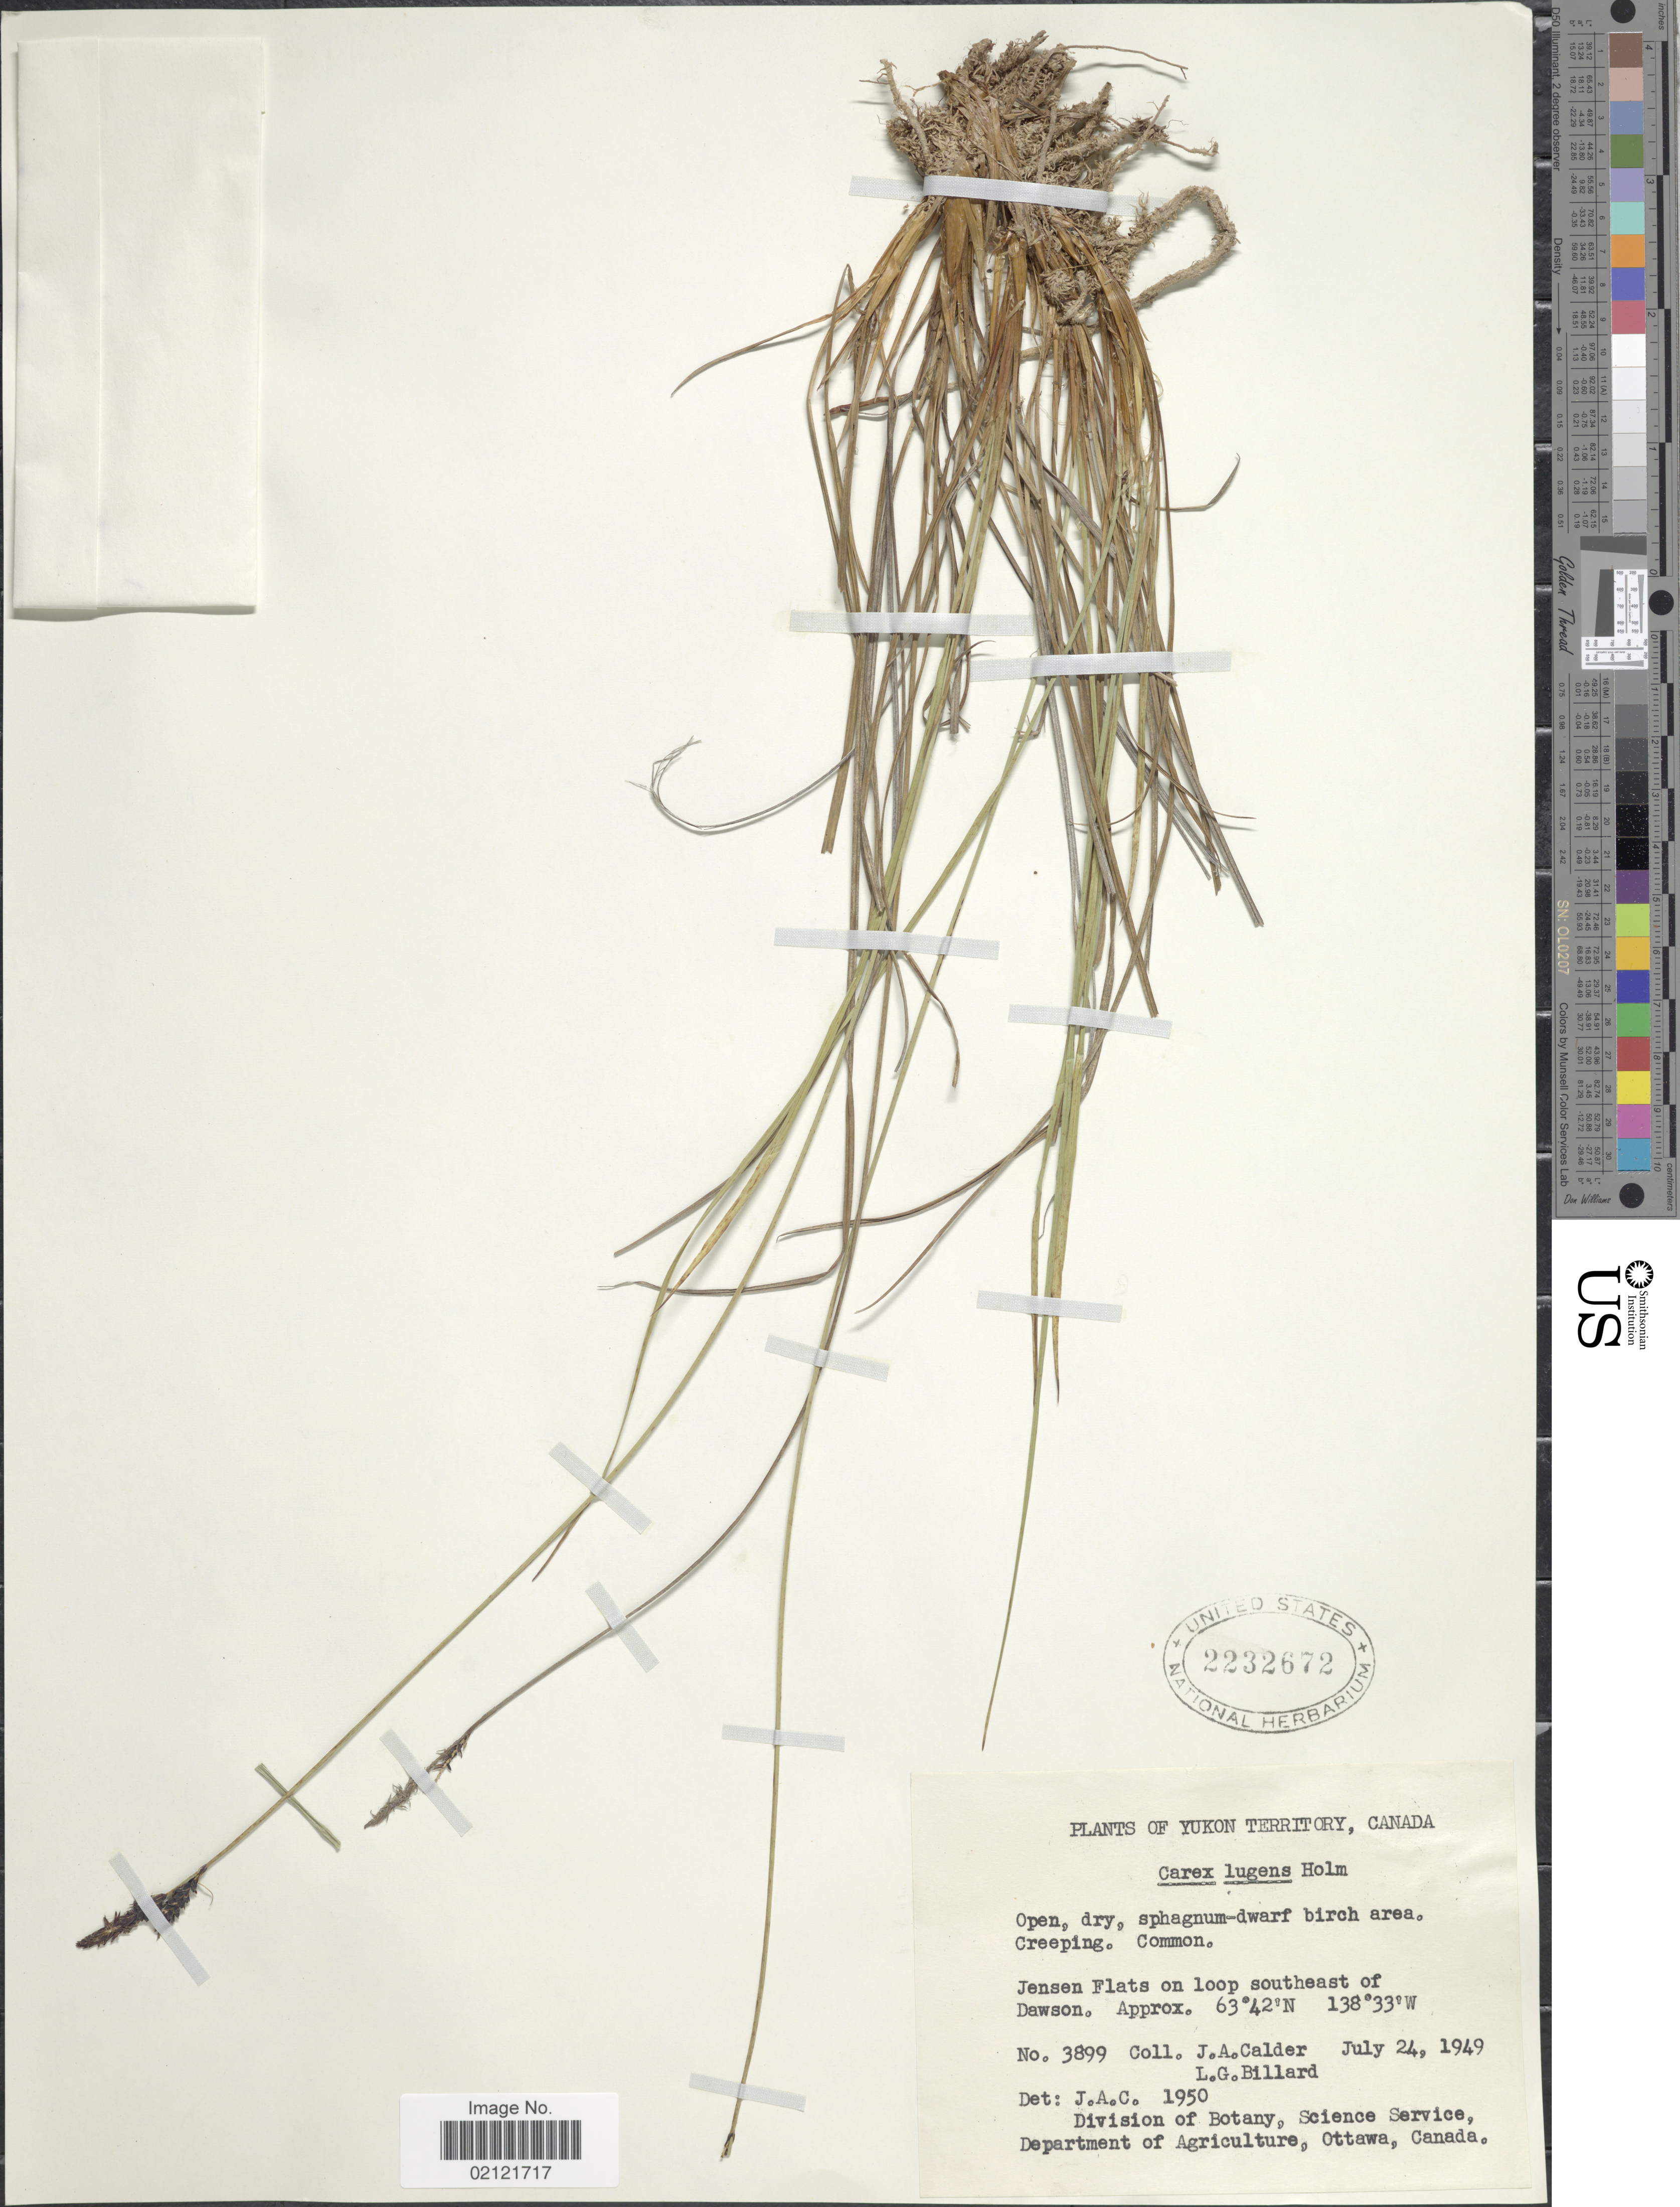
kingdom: Plantae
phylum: Tracheophyta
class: Liliopsida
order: Poales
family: Cyperaceae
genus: Carex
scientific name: Carex bigelowii subsp. lugens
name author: (Holm) T.V. Egorova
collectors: J. A. Calder & L. Billard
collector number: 3899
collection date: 1949-07-24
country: Canada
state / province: Yukon Territory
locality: Jensen Flats on loop southeast of Dawson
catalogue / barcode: US 2232672